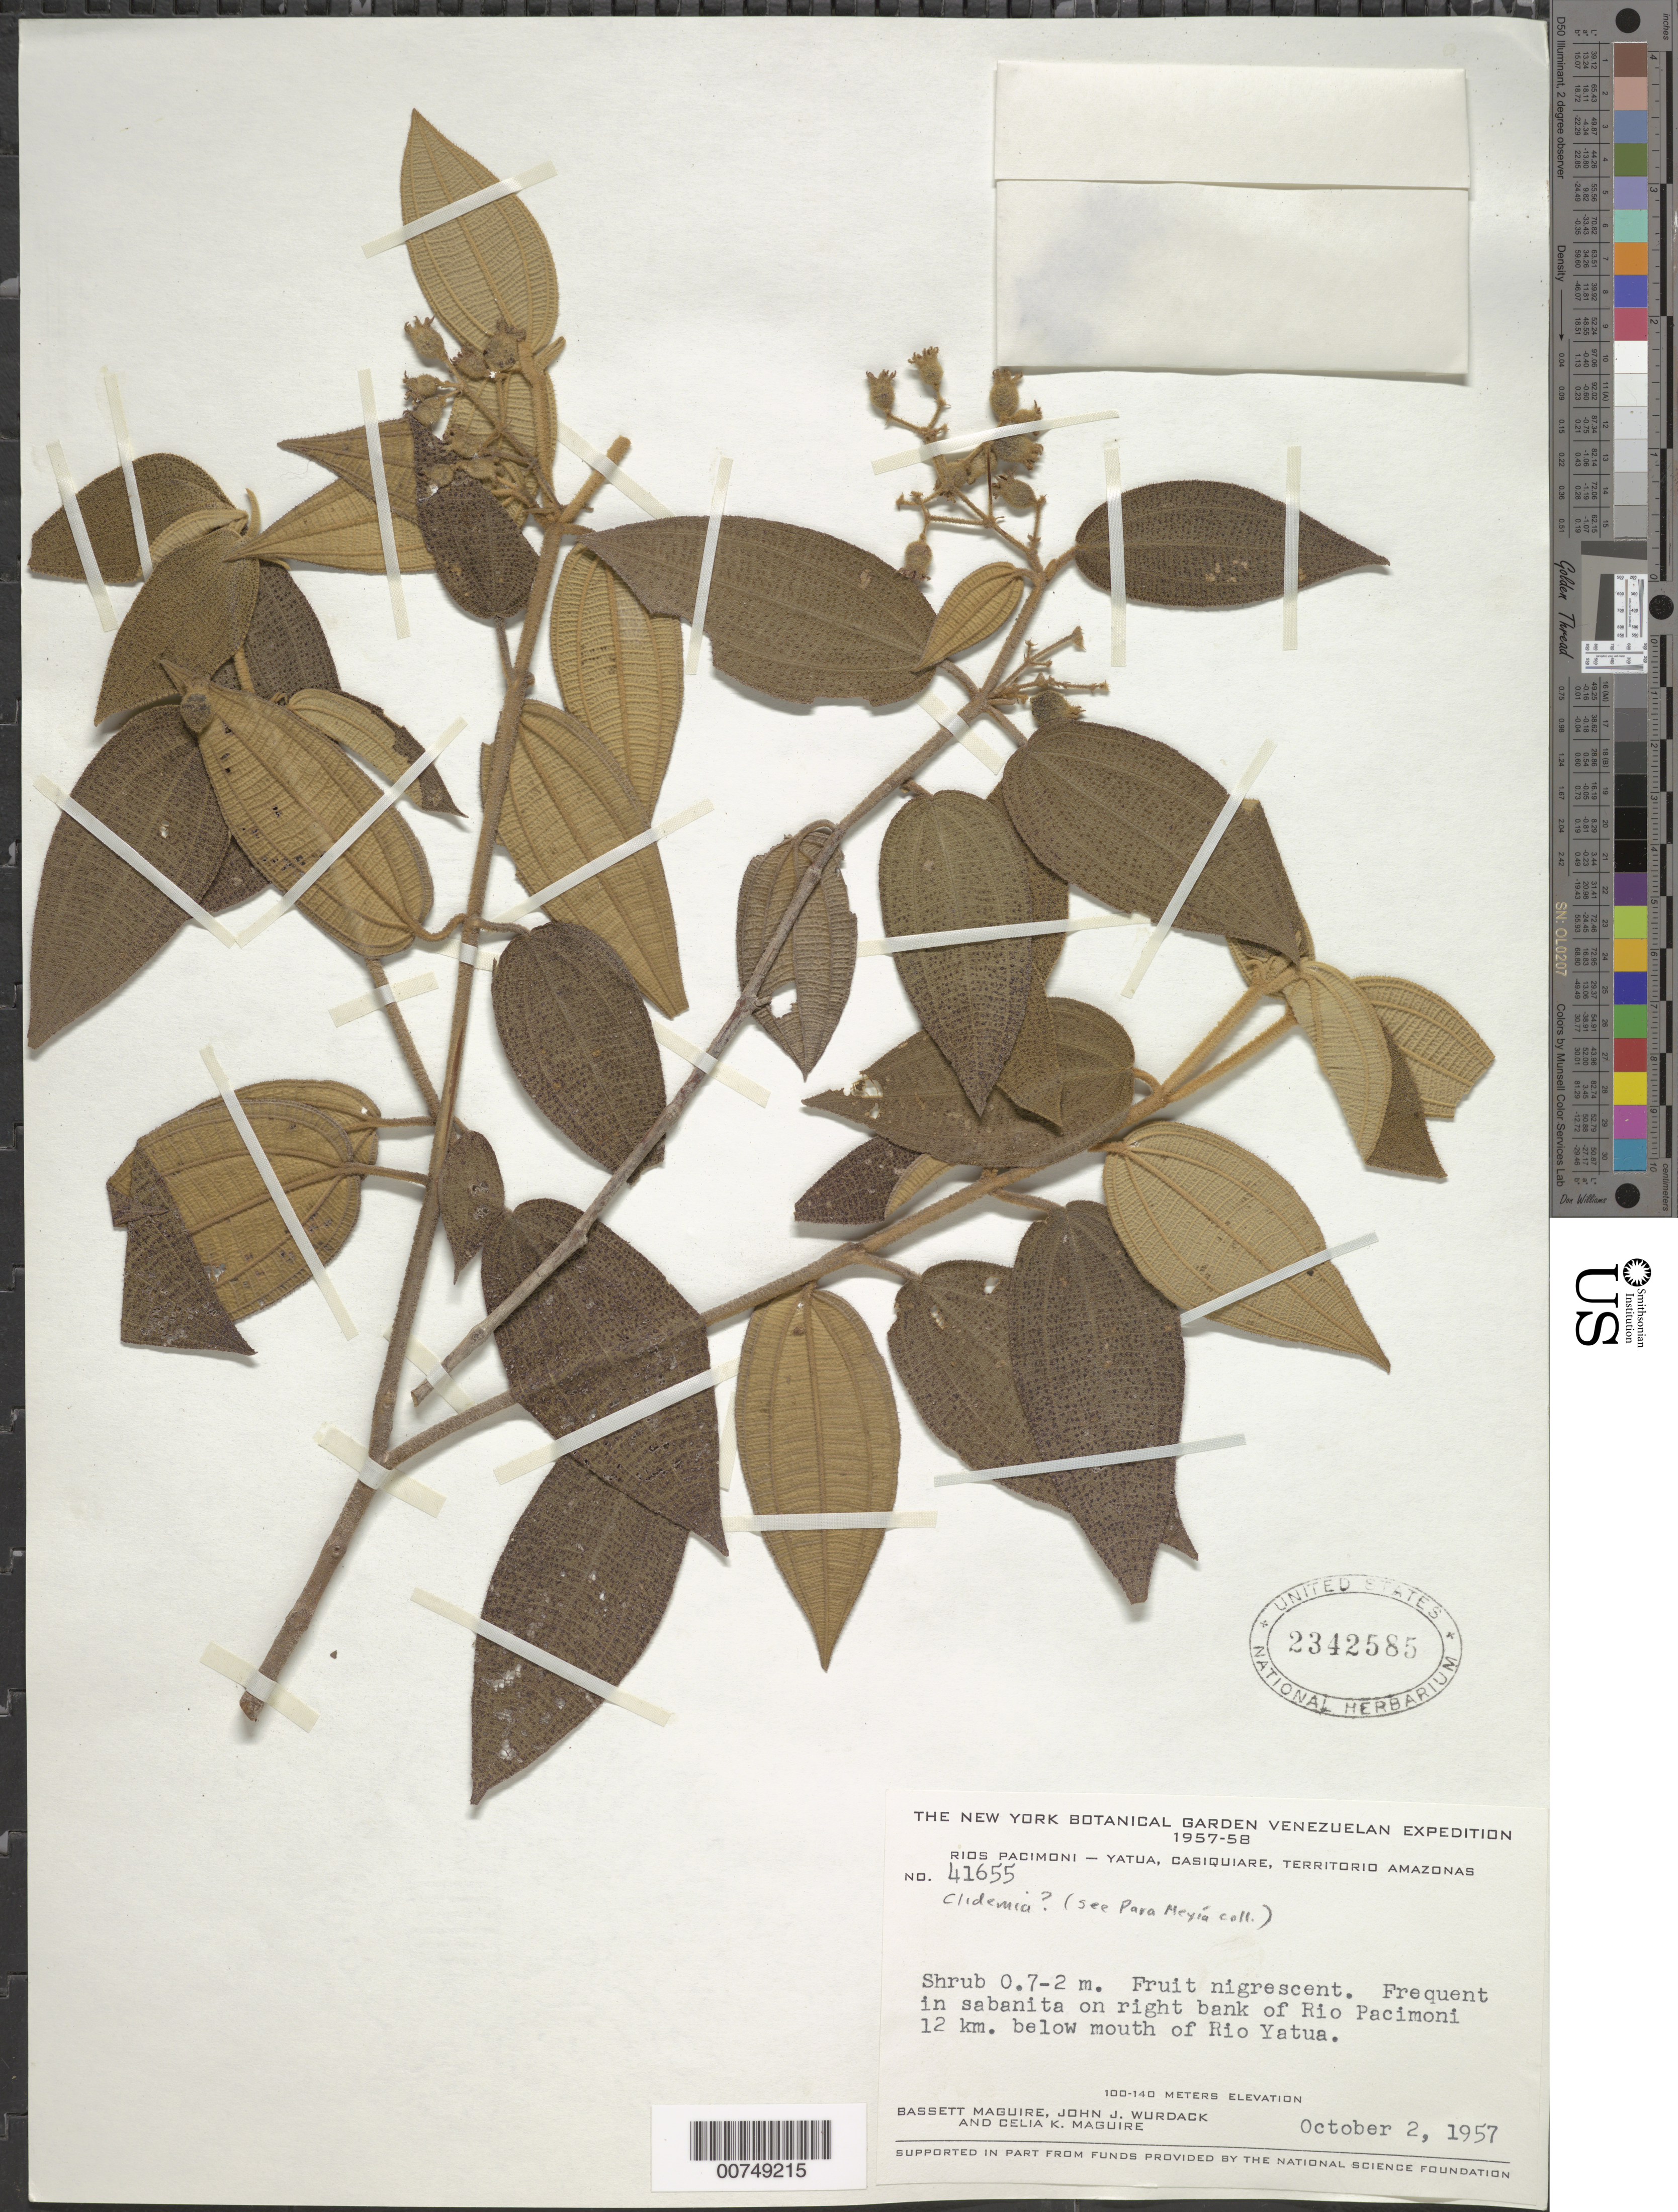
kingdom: Plantae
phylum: Tracheophyta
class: Magnoliopsida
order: Myrtales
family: Melastomataceae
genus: Miconia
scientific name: Miconia siapensis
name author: (Wurdack) Michelang.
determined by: Ferreira-Alves, R.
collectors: B. Maguire, J. J. Wurdack & C. K. Maguire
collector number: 41655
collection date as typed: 2-Oct-57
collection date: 1957-10-02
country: Venezuela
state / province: Amazonas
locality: Río Pacimoni - Yatua, Casiquiare, right bank of Río Pacimoni at 12 km below mouth of Río Yatua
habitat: Sabanita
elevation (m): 100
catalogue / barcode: US 2342585